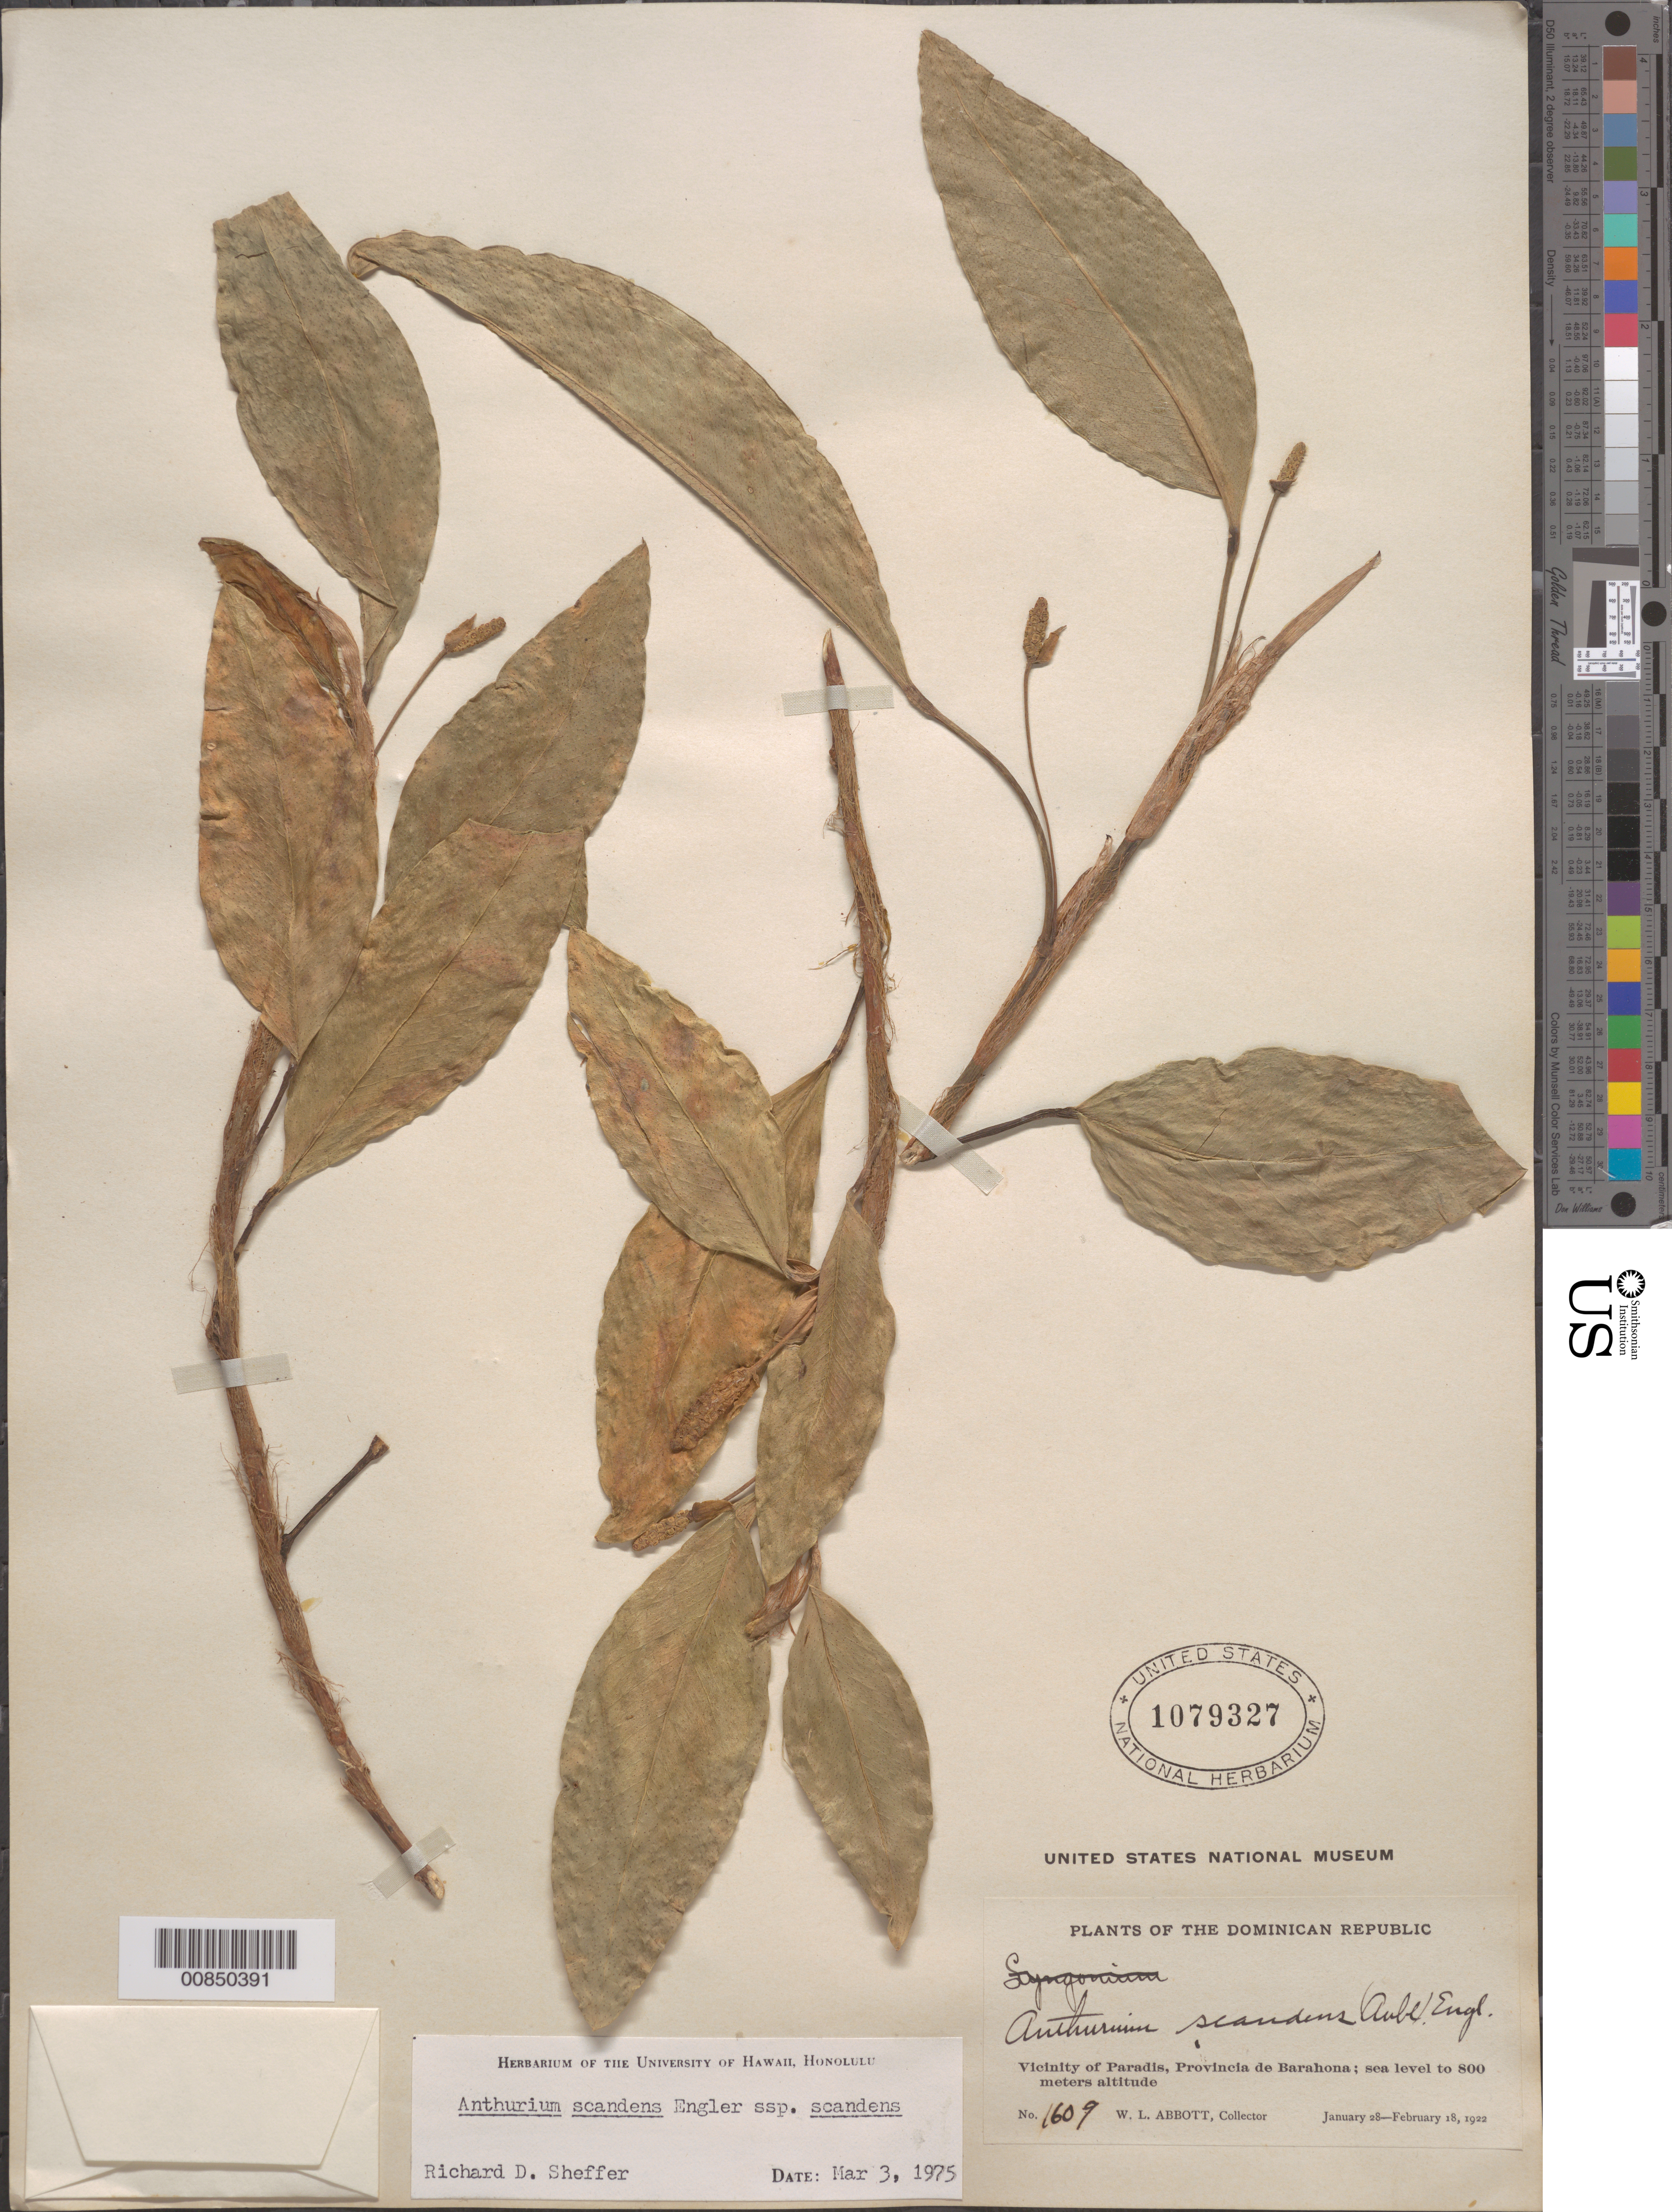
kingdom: Plantae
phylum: Tracheophyta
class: Liliopsida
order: Alismatales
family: Araceae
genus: Anthurium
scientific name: Anthurium scandens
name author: (Aubl.) Engl.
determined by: Sheffer, R. D.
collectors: W. L. Abbott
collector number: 1609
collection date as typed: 28 Jan 1922 to 18 Feb 1922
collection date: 1922-01-28/1922-02-18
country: Dominican Republic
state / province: Barahona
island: Hispaniola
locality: Vicinity of Paradis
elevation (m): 0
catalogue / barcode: US 1079327